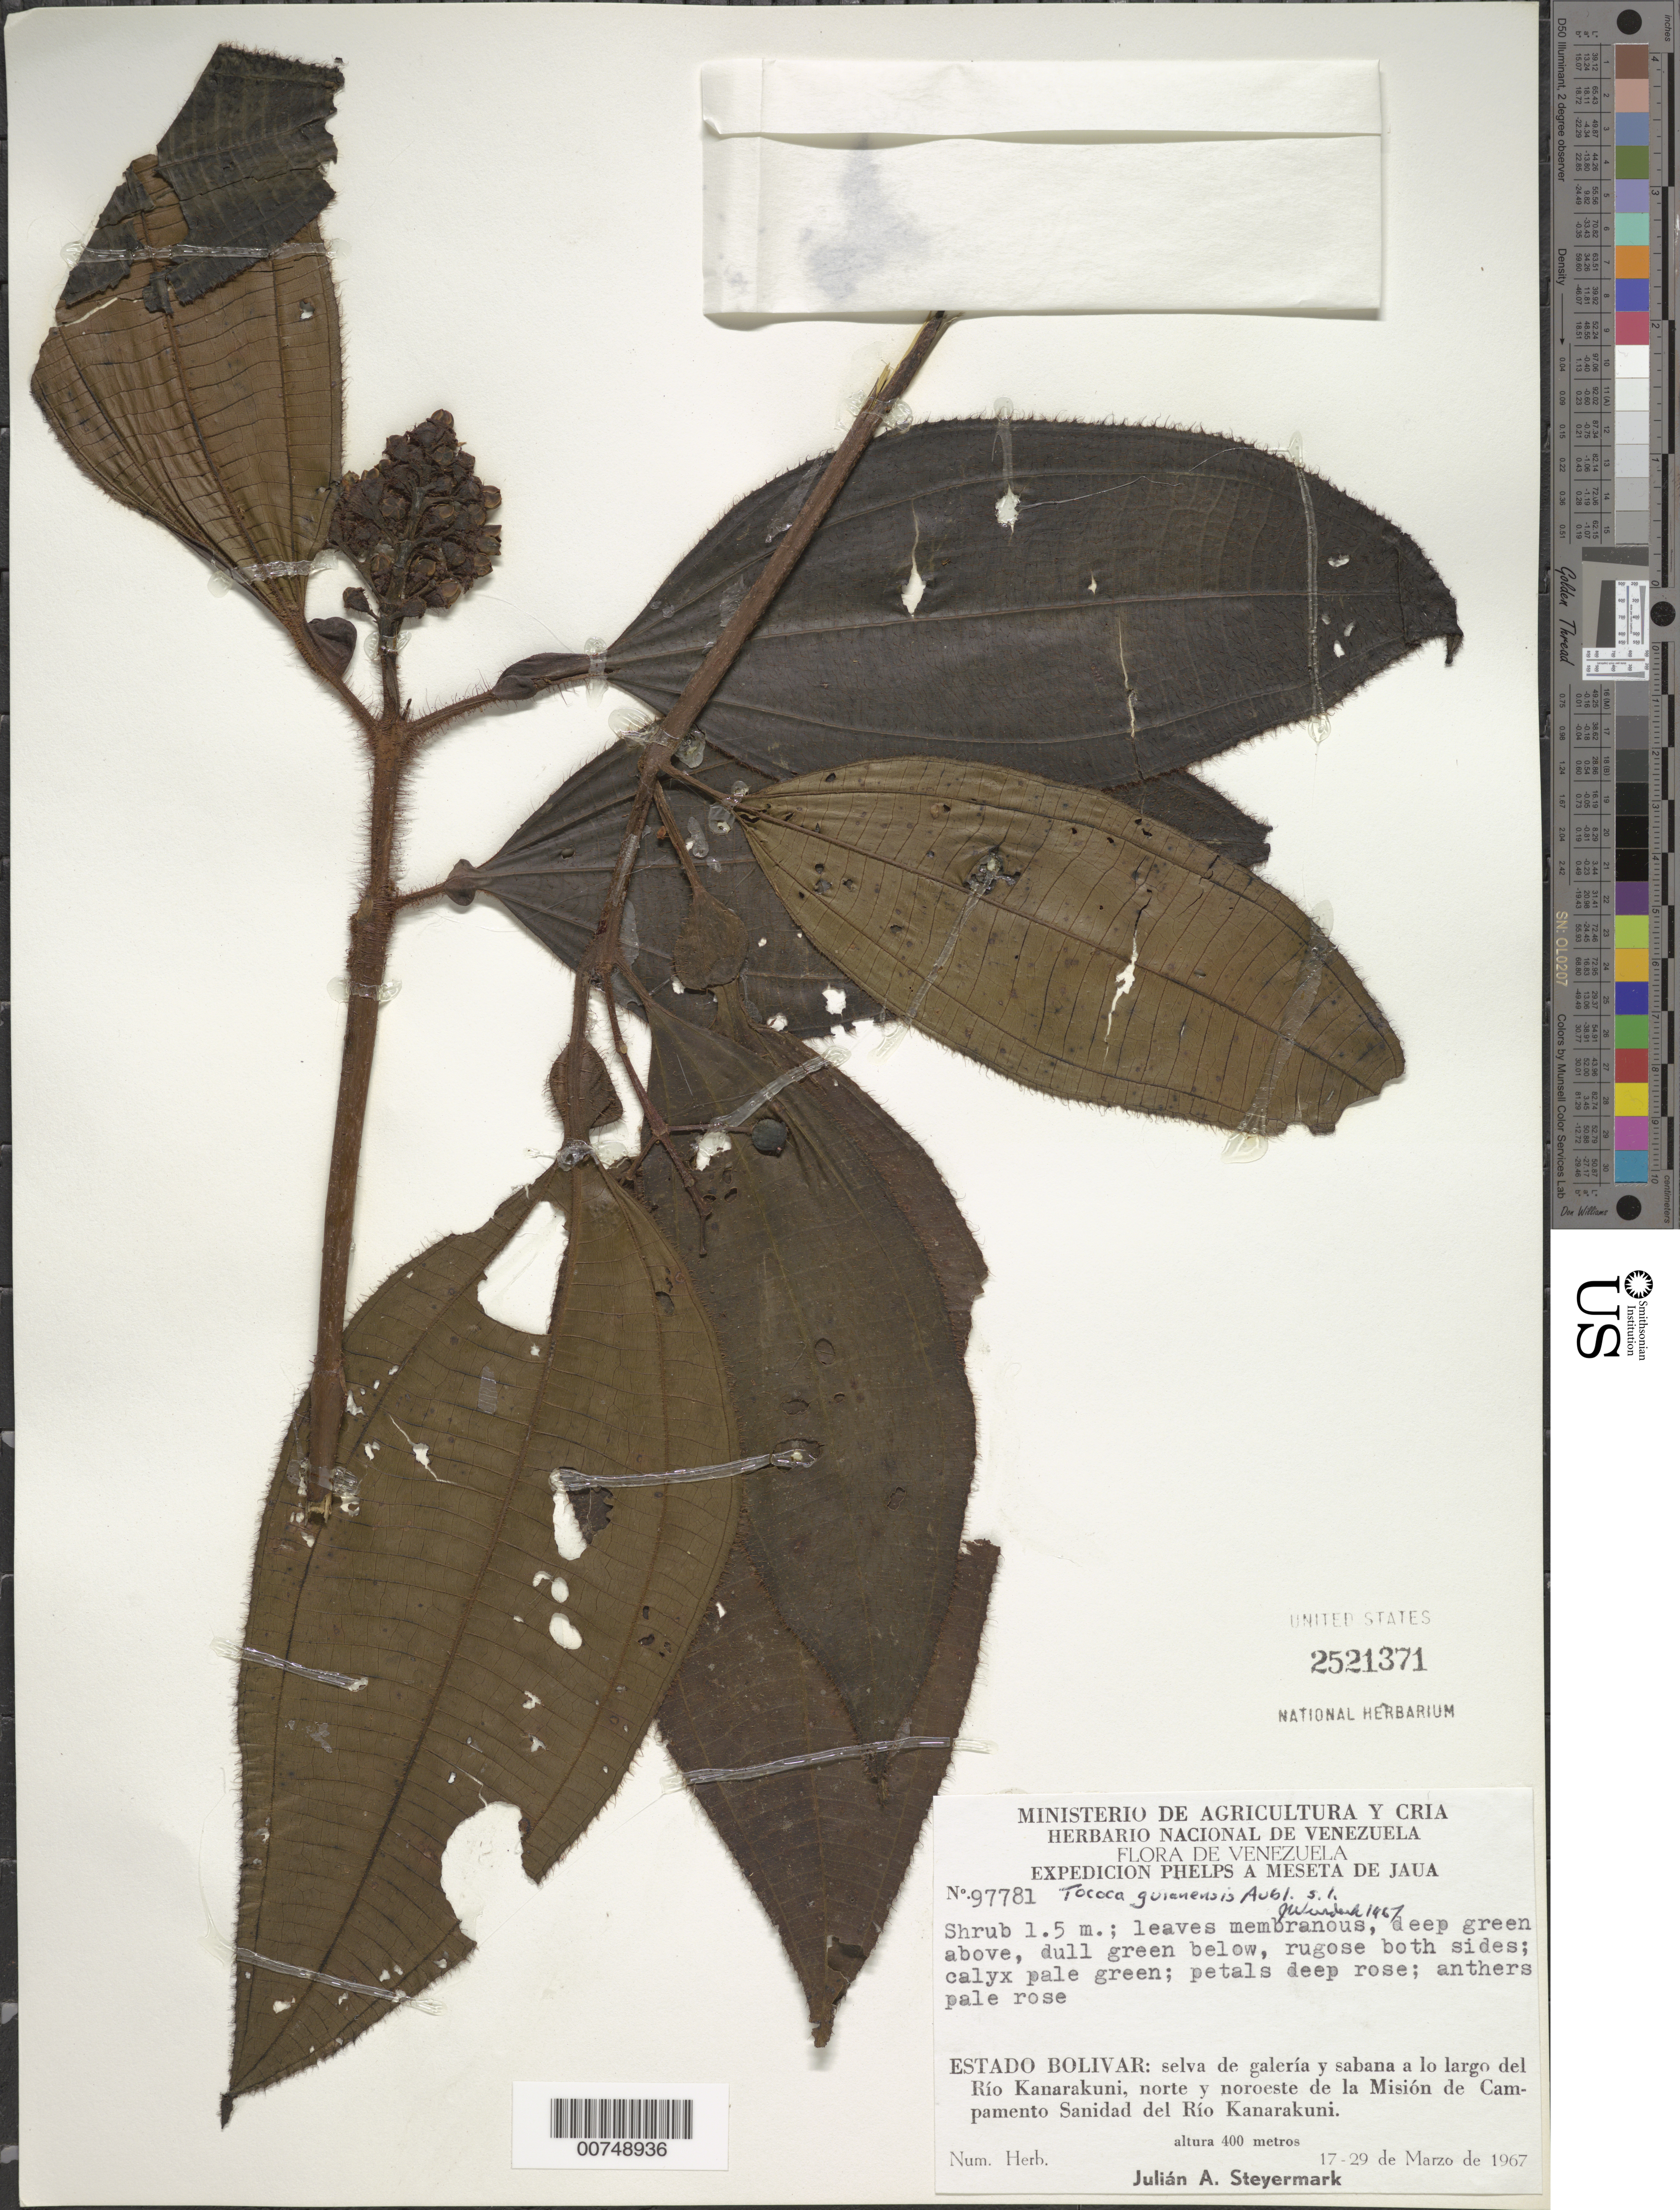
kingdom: Plantae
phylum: Tracheophyta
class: Magnoliopsida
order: Myrtales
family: Melastomataceae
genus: Tococa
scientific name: Tococa guianensis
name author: Aubl.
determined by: Wurdack, John J., (US), US (UNITED STATES)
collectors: J. Steyermark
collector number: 97781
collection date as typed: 17-Mar-67 to 29-Mar-67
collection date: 1967-03-17/1967-03-29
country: Venezuela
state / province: Bolívar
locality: Río Kanarakuni, N and NW of Mision de Campamento Sanidad del Río Kanarakuni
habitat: Gallery forest and savanna along river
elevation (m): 400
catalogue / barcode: US 2521371